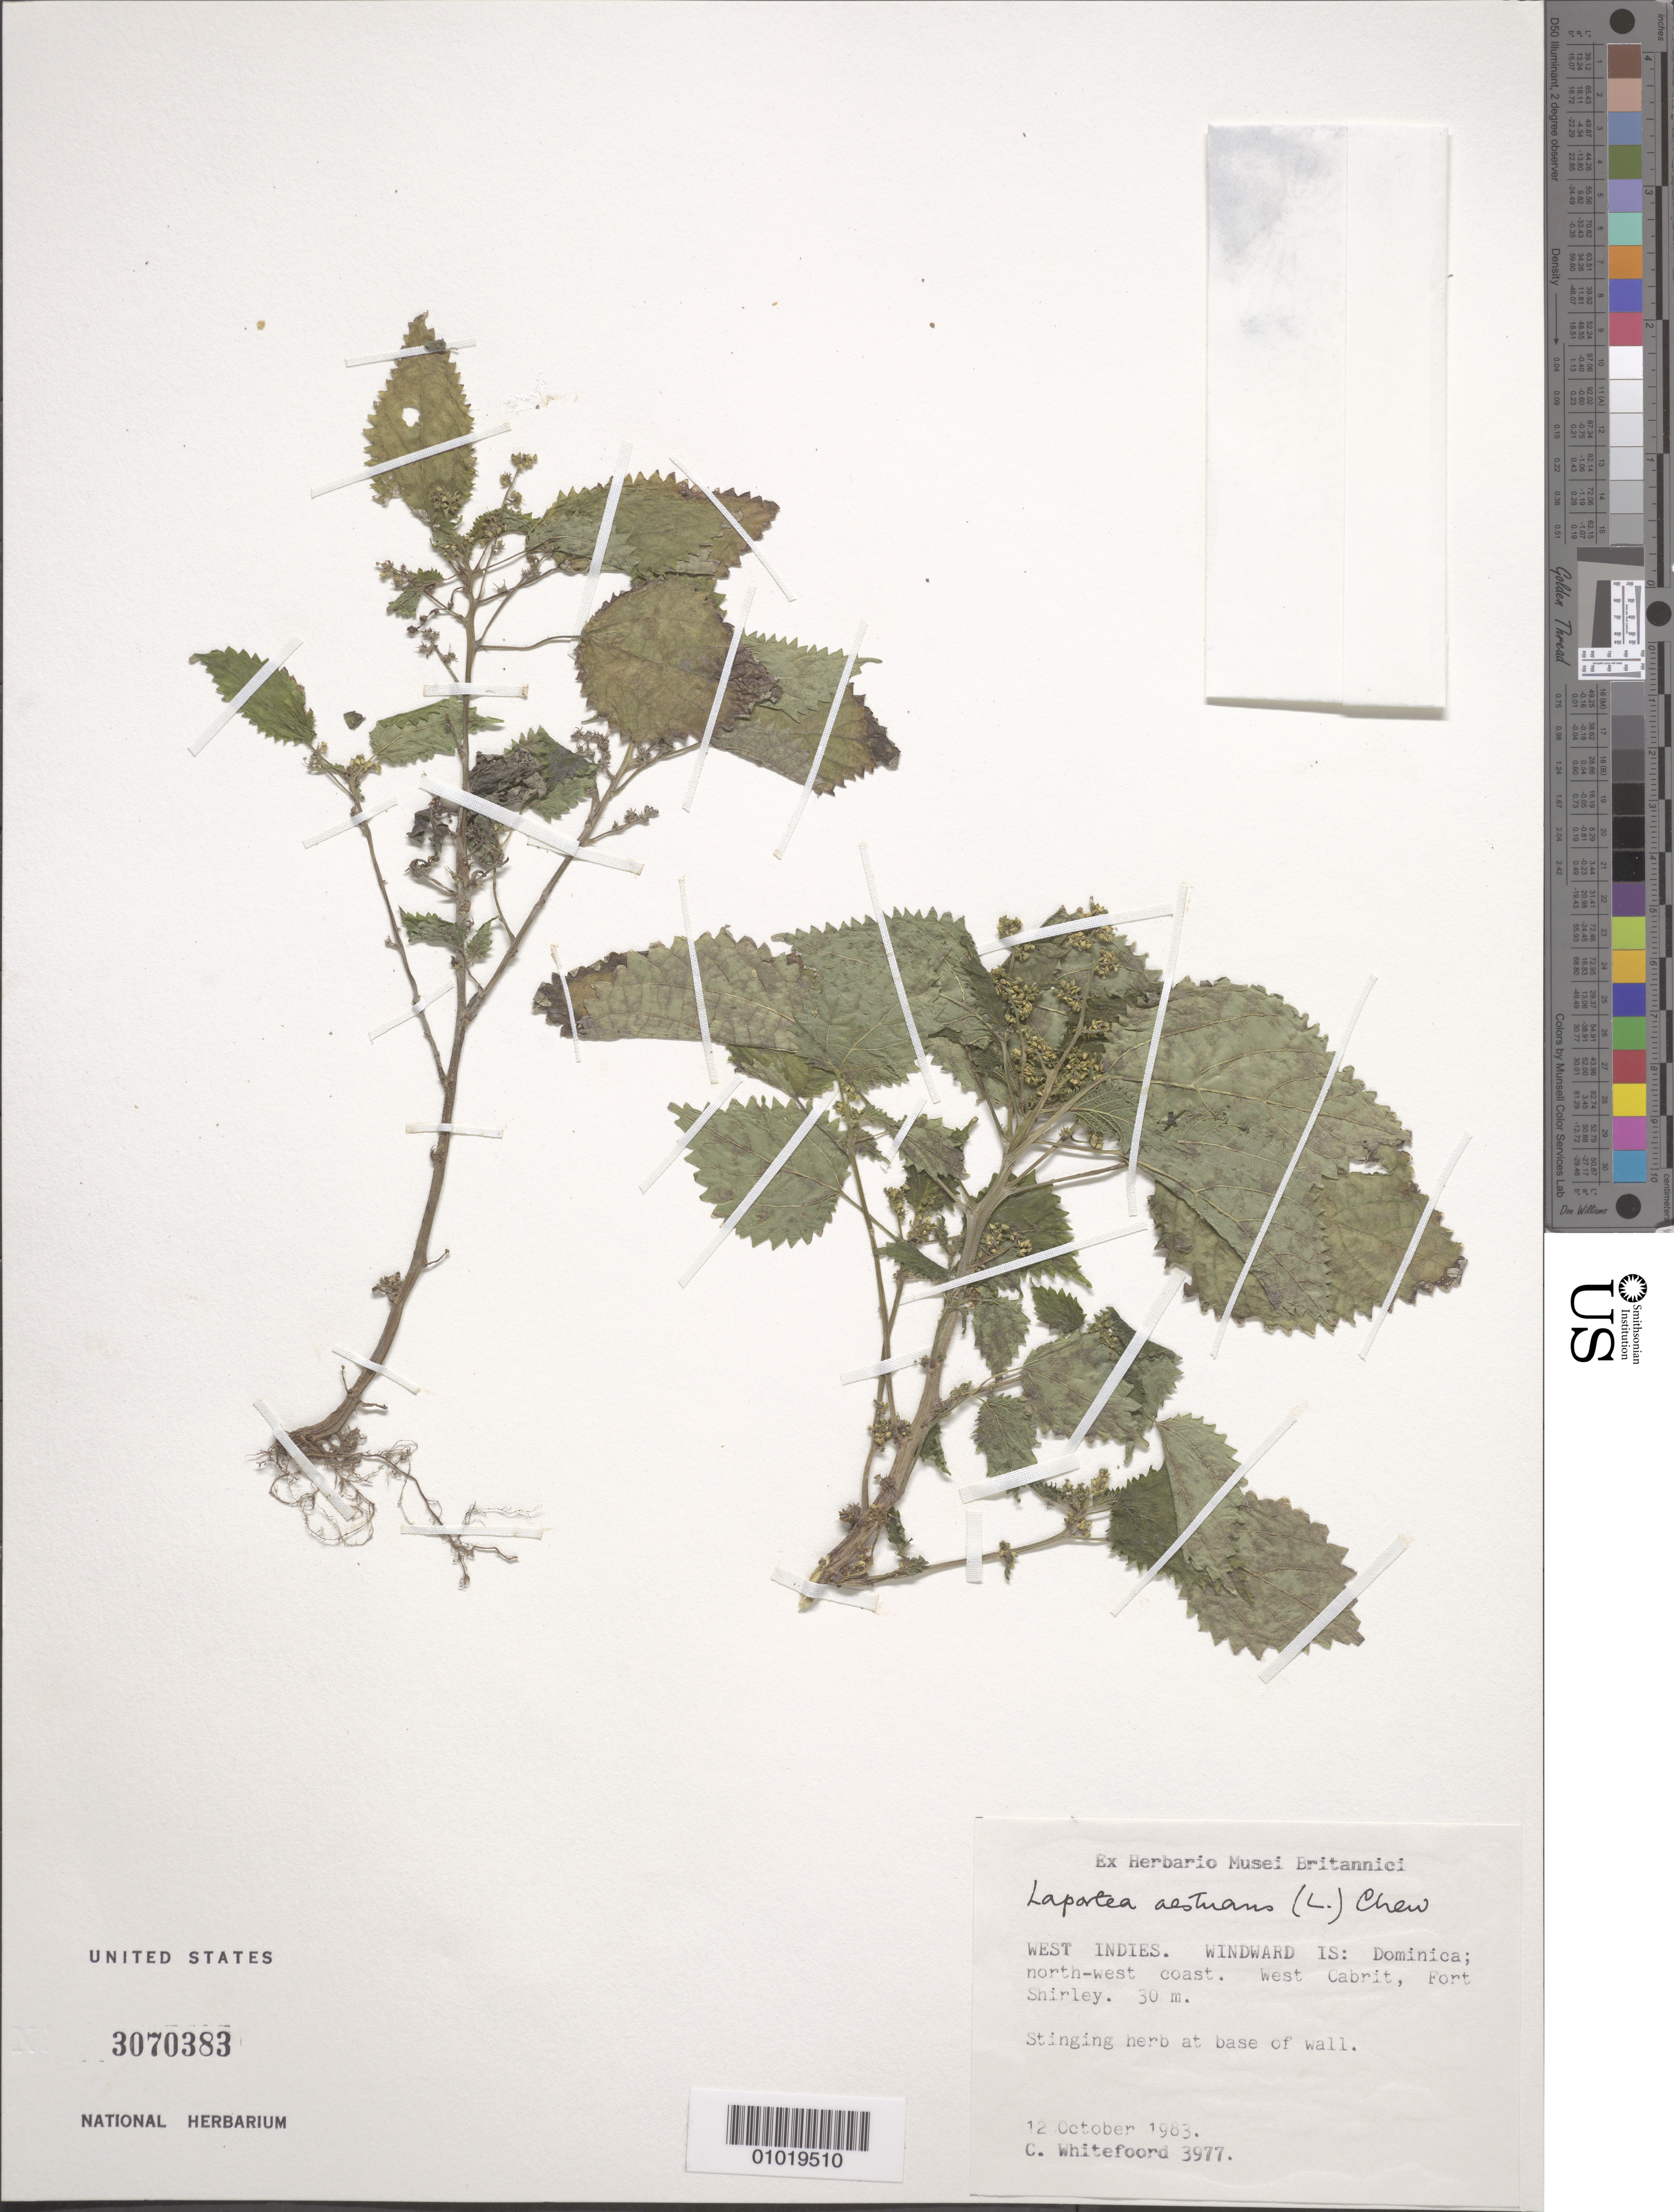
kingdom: Plantae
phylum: Tracheophyta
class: Magnoliopsida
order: Rosales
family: Urticaceae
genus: Laportea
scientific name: Laportea aestuans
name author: (L.) Chew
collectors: C. Whitefoord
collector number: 3977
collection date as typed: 12 Oct 1983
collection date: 1983-10-12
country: Dominica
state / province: St. John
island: Dominica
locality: NW coast. West Cabrit, Fort Shirley.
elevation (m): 30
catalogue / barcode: US 3070383